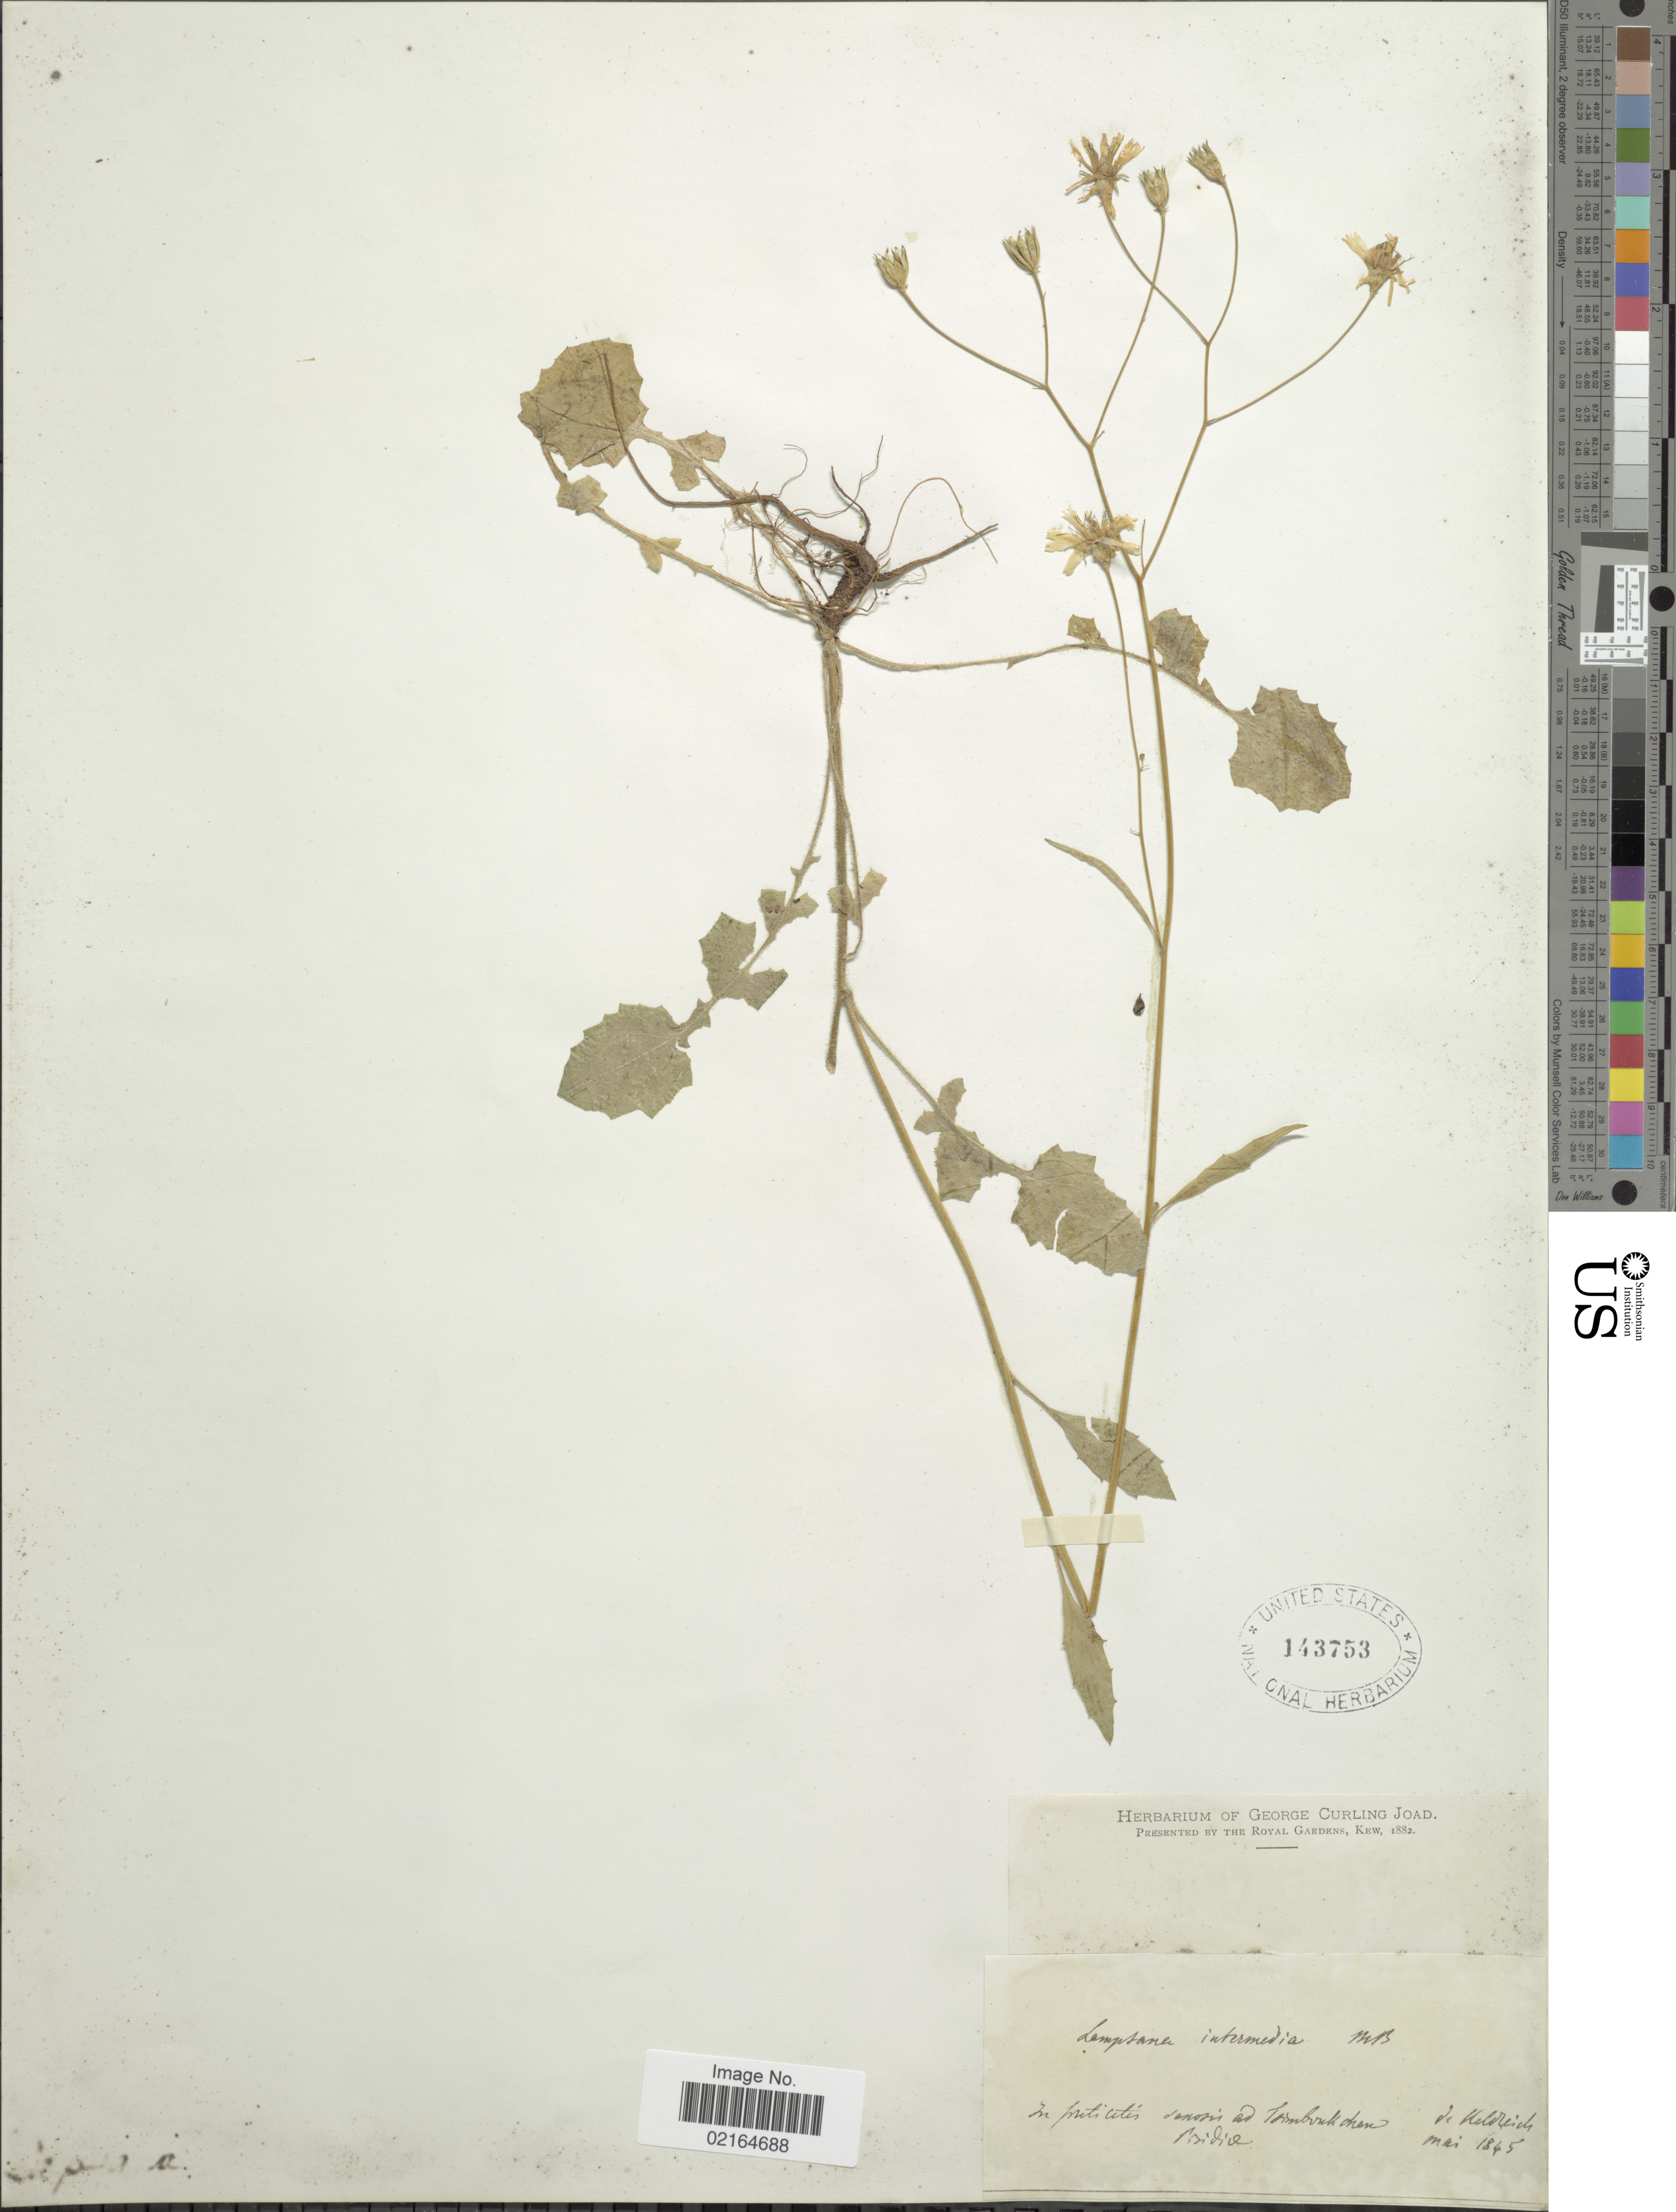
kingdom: Plantae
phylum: Tracheophyta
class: Magnoliopsida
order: Asterales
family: Asteraceae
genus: Lapsana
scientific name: Lapsana intermedia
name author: M. Bieb.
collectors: J. Keldreich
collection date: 1845-05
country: Turkey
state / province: Isparta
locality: In priticitis danosis ad Tprenbucken, Bridie. [interpreted]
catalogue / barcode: US 143753